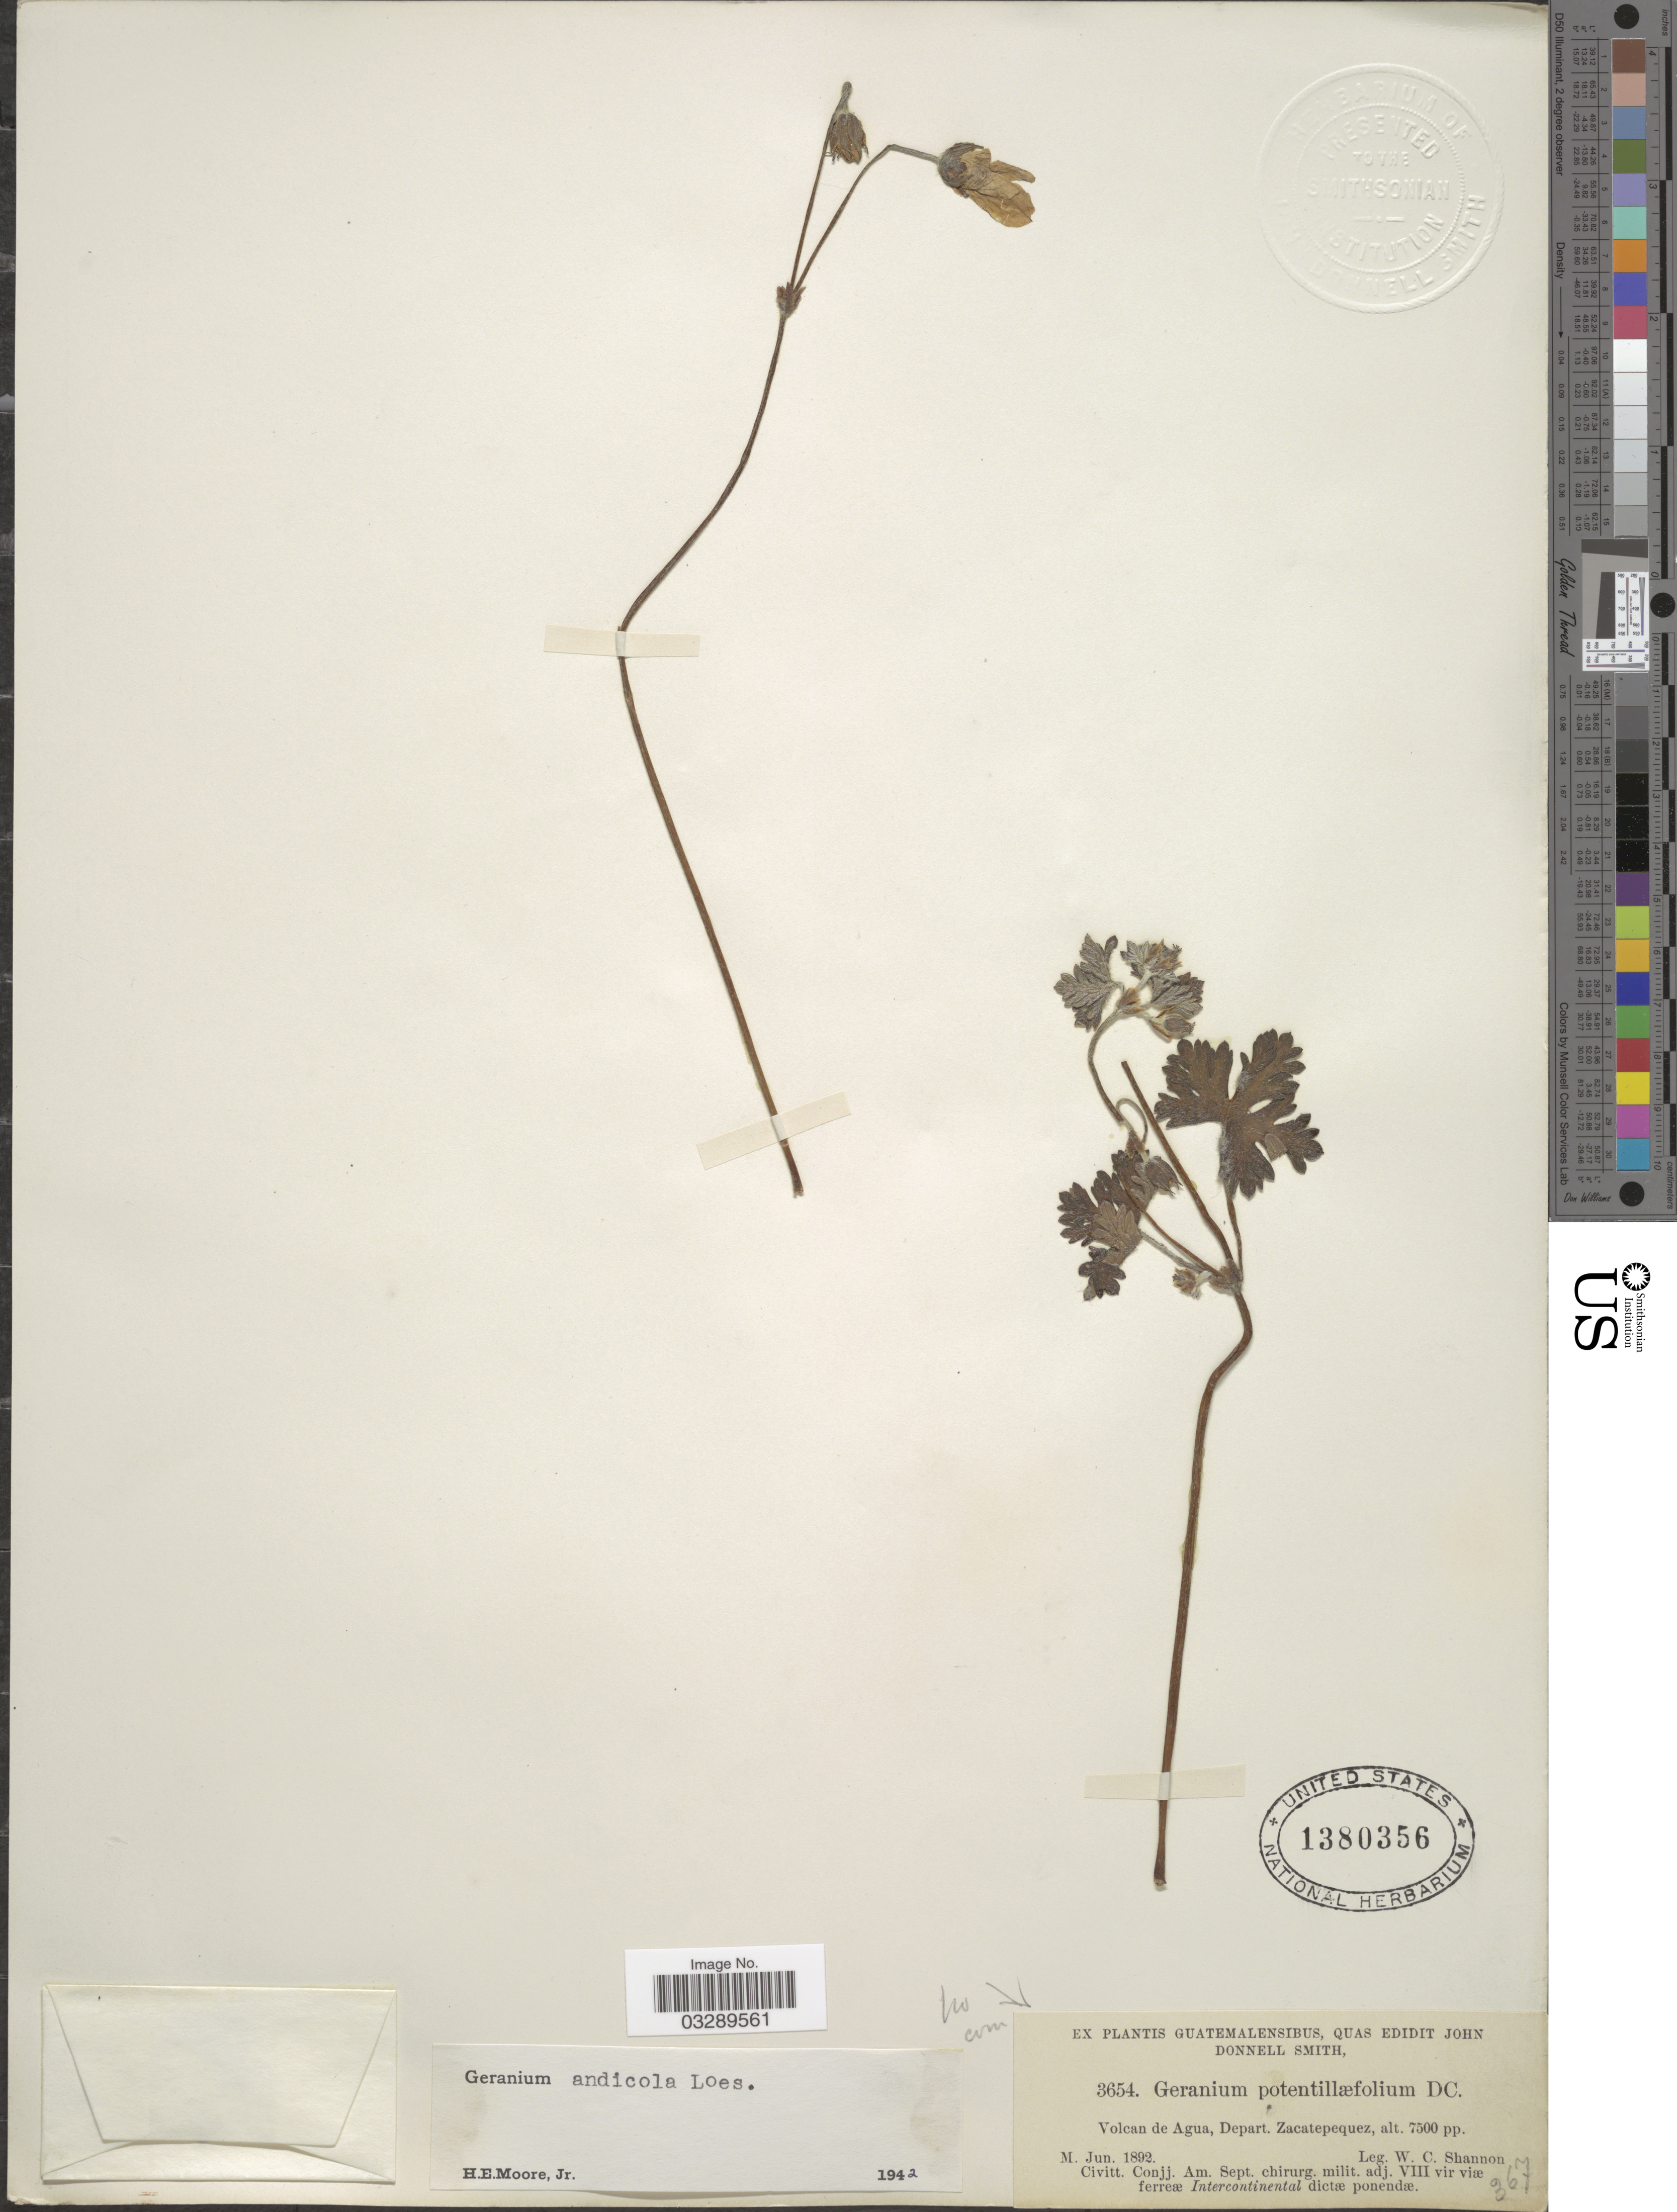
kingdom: Plantae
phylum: Tracheophyta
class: Magnoliopsida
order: Geraniales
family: Geraniaceae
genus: Geranium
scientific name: Geranium andicola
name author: Loes.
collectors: W. C. Shannon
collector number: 3654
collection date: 1892-06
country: Guatemala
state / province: Sacatepéquez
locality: Volcan de Agua, Depart. Zacatepequez.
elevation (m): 2286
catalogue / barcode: US 1380356